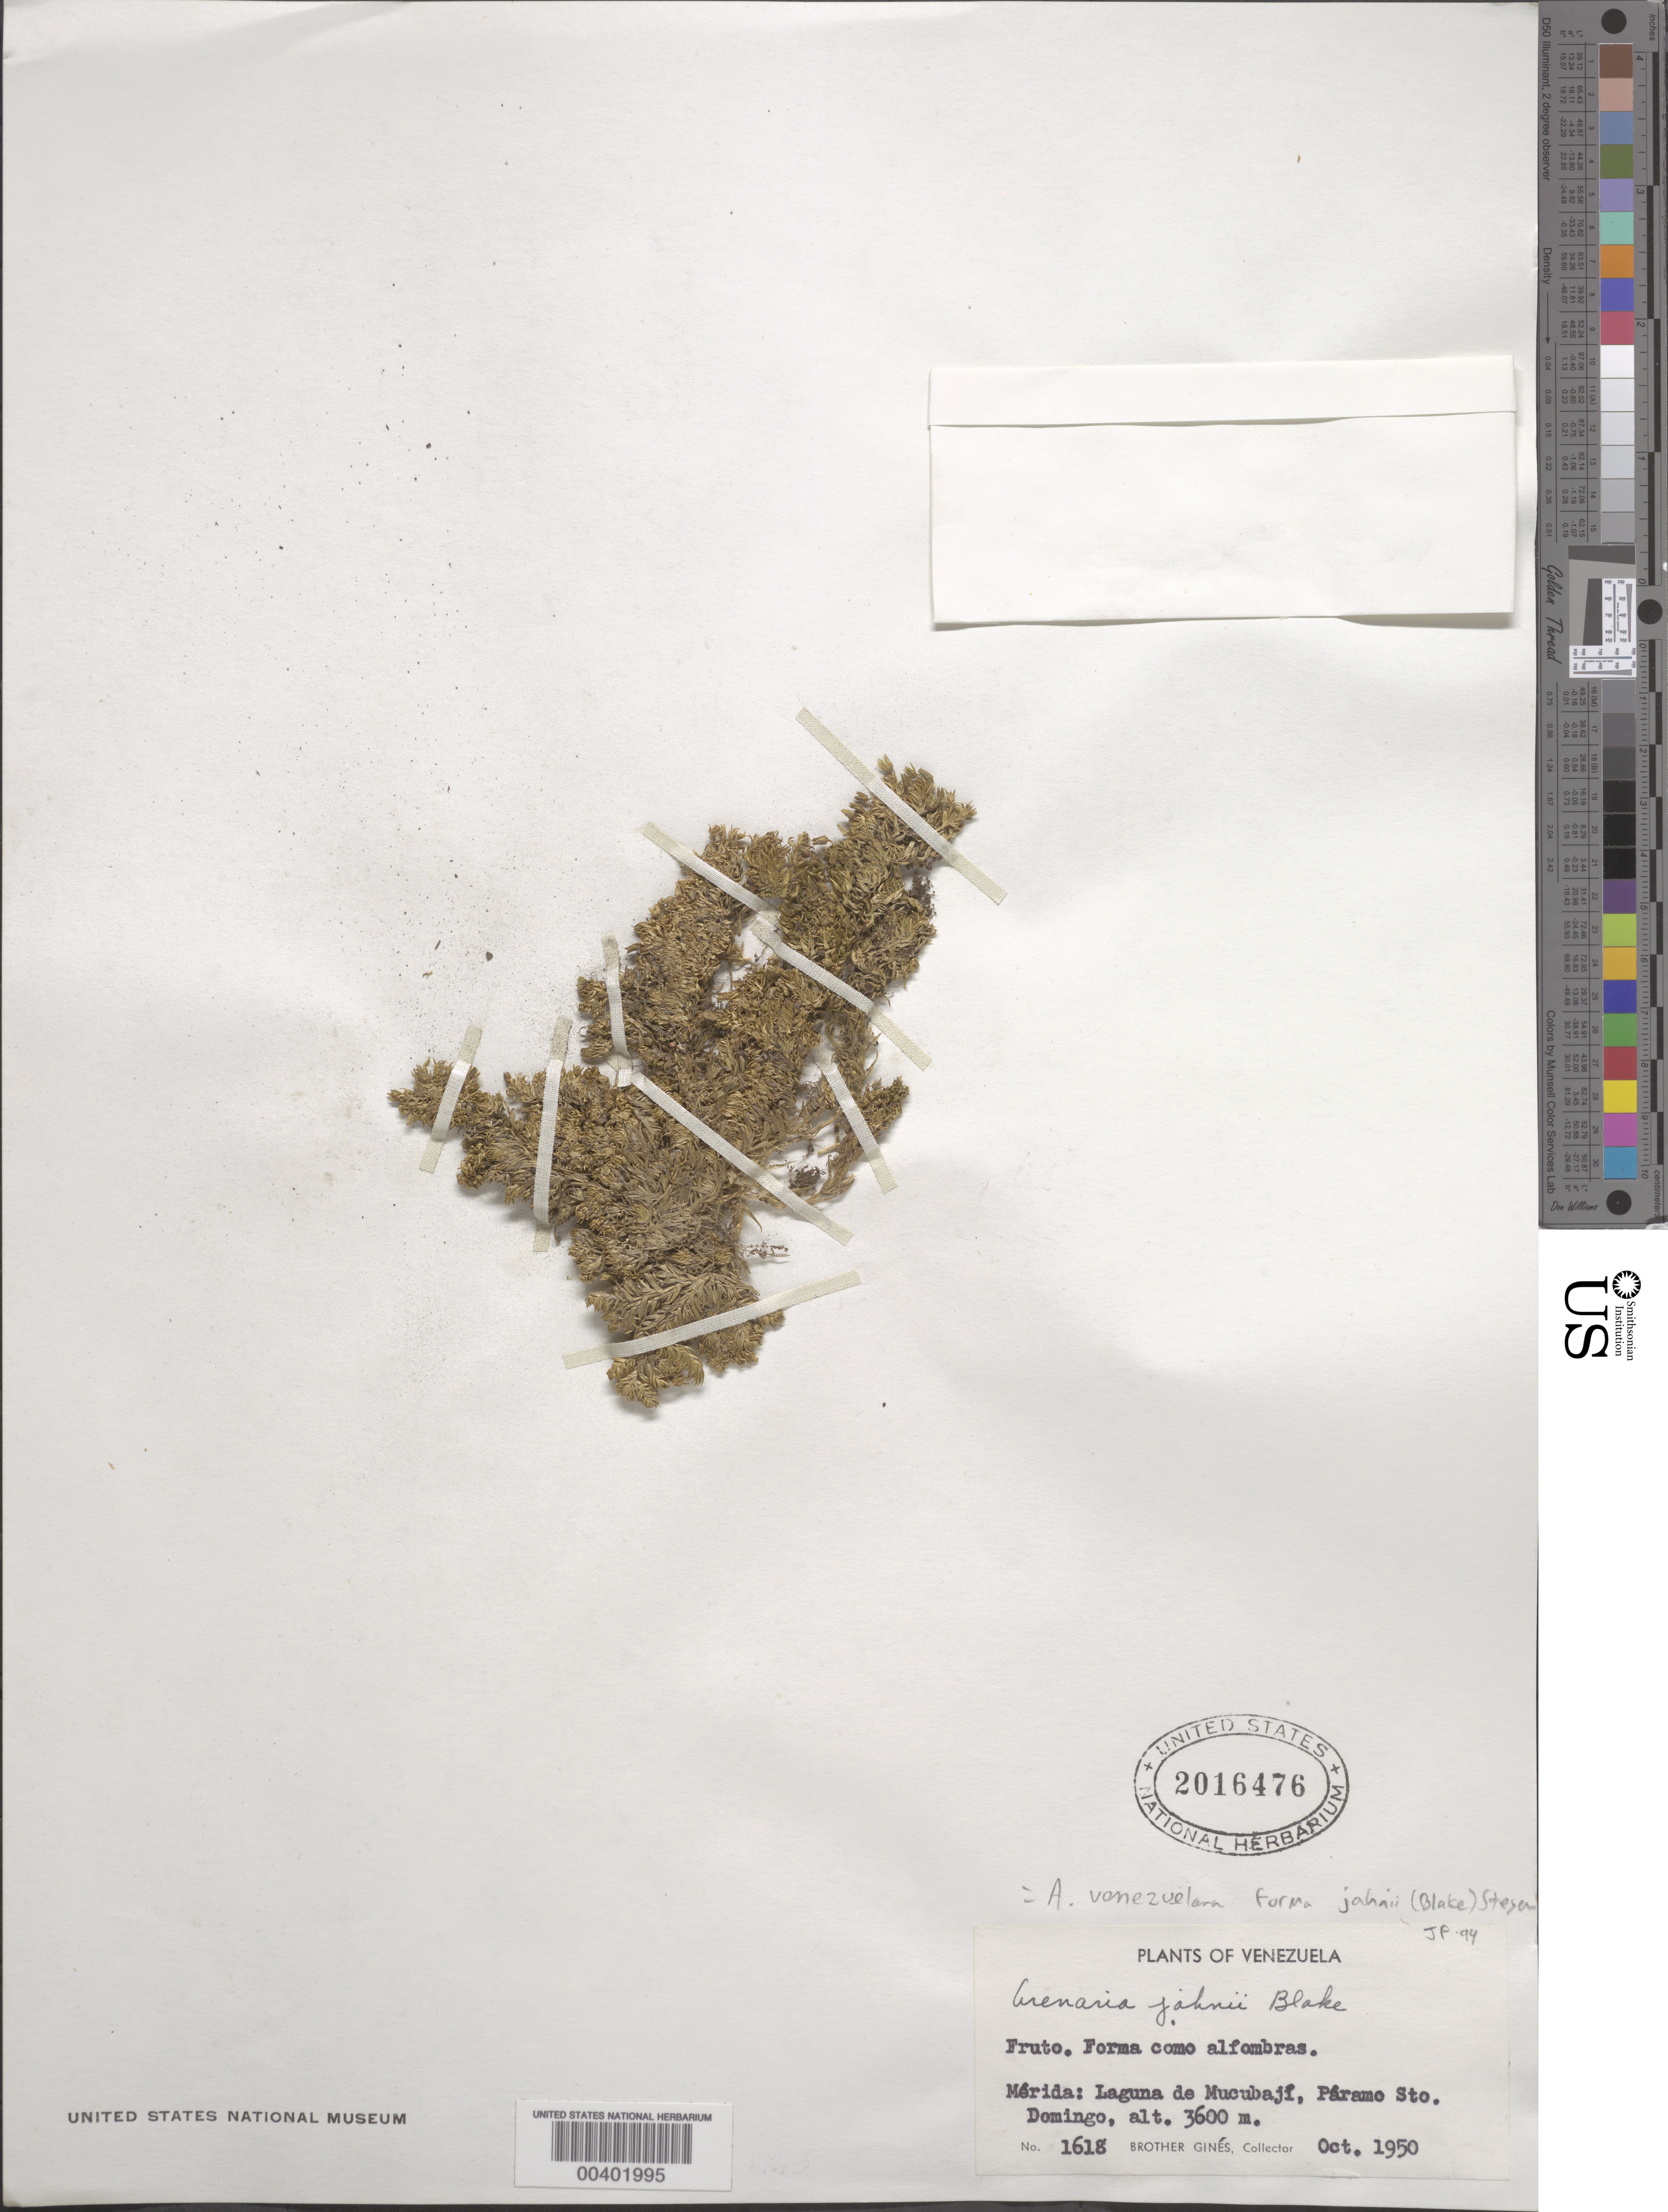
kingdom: Plantae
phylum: Tracheophyta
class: Magnoliopsida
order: Caryophyllales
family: Caryophyllaceae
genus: Arenaria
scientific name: Arenaria venezuelana f. jahnii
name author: (S.F. Blake) Steyerm.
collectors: Bro. Gines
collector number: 1618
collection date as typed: Oct 1950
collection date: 1950-10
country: Venezuela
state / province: Mérida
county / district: Rangel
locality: Laguna de Mucubají, Páramo Sto. Domingo. Mucubaji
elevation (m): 3600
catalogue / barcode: US 2016476